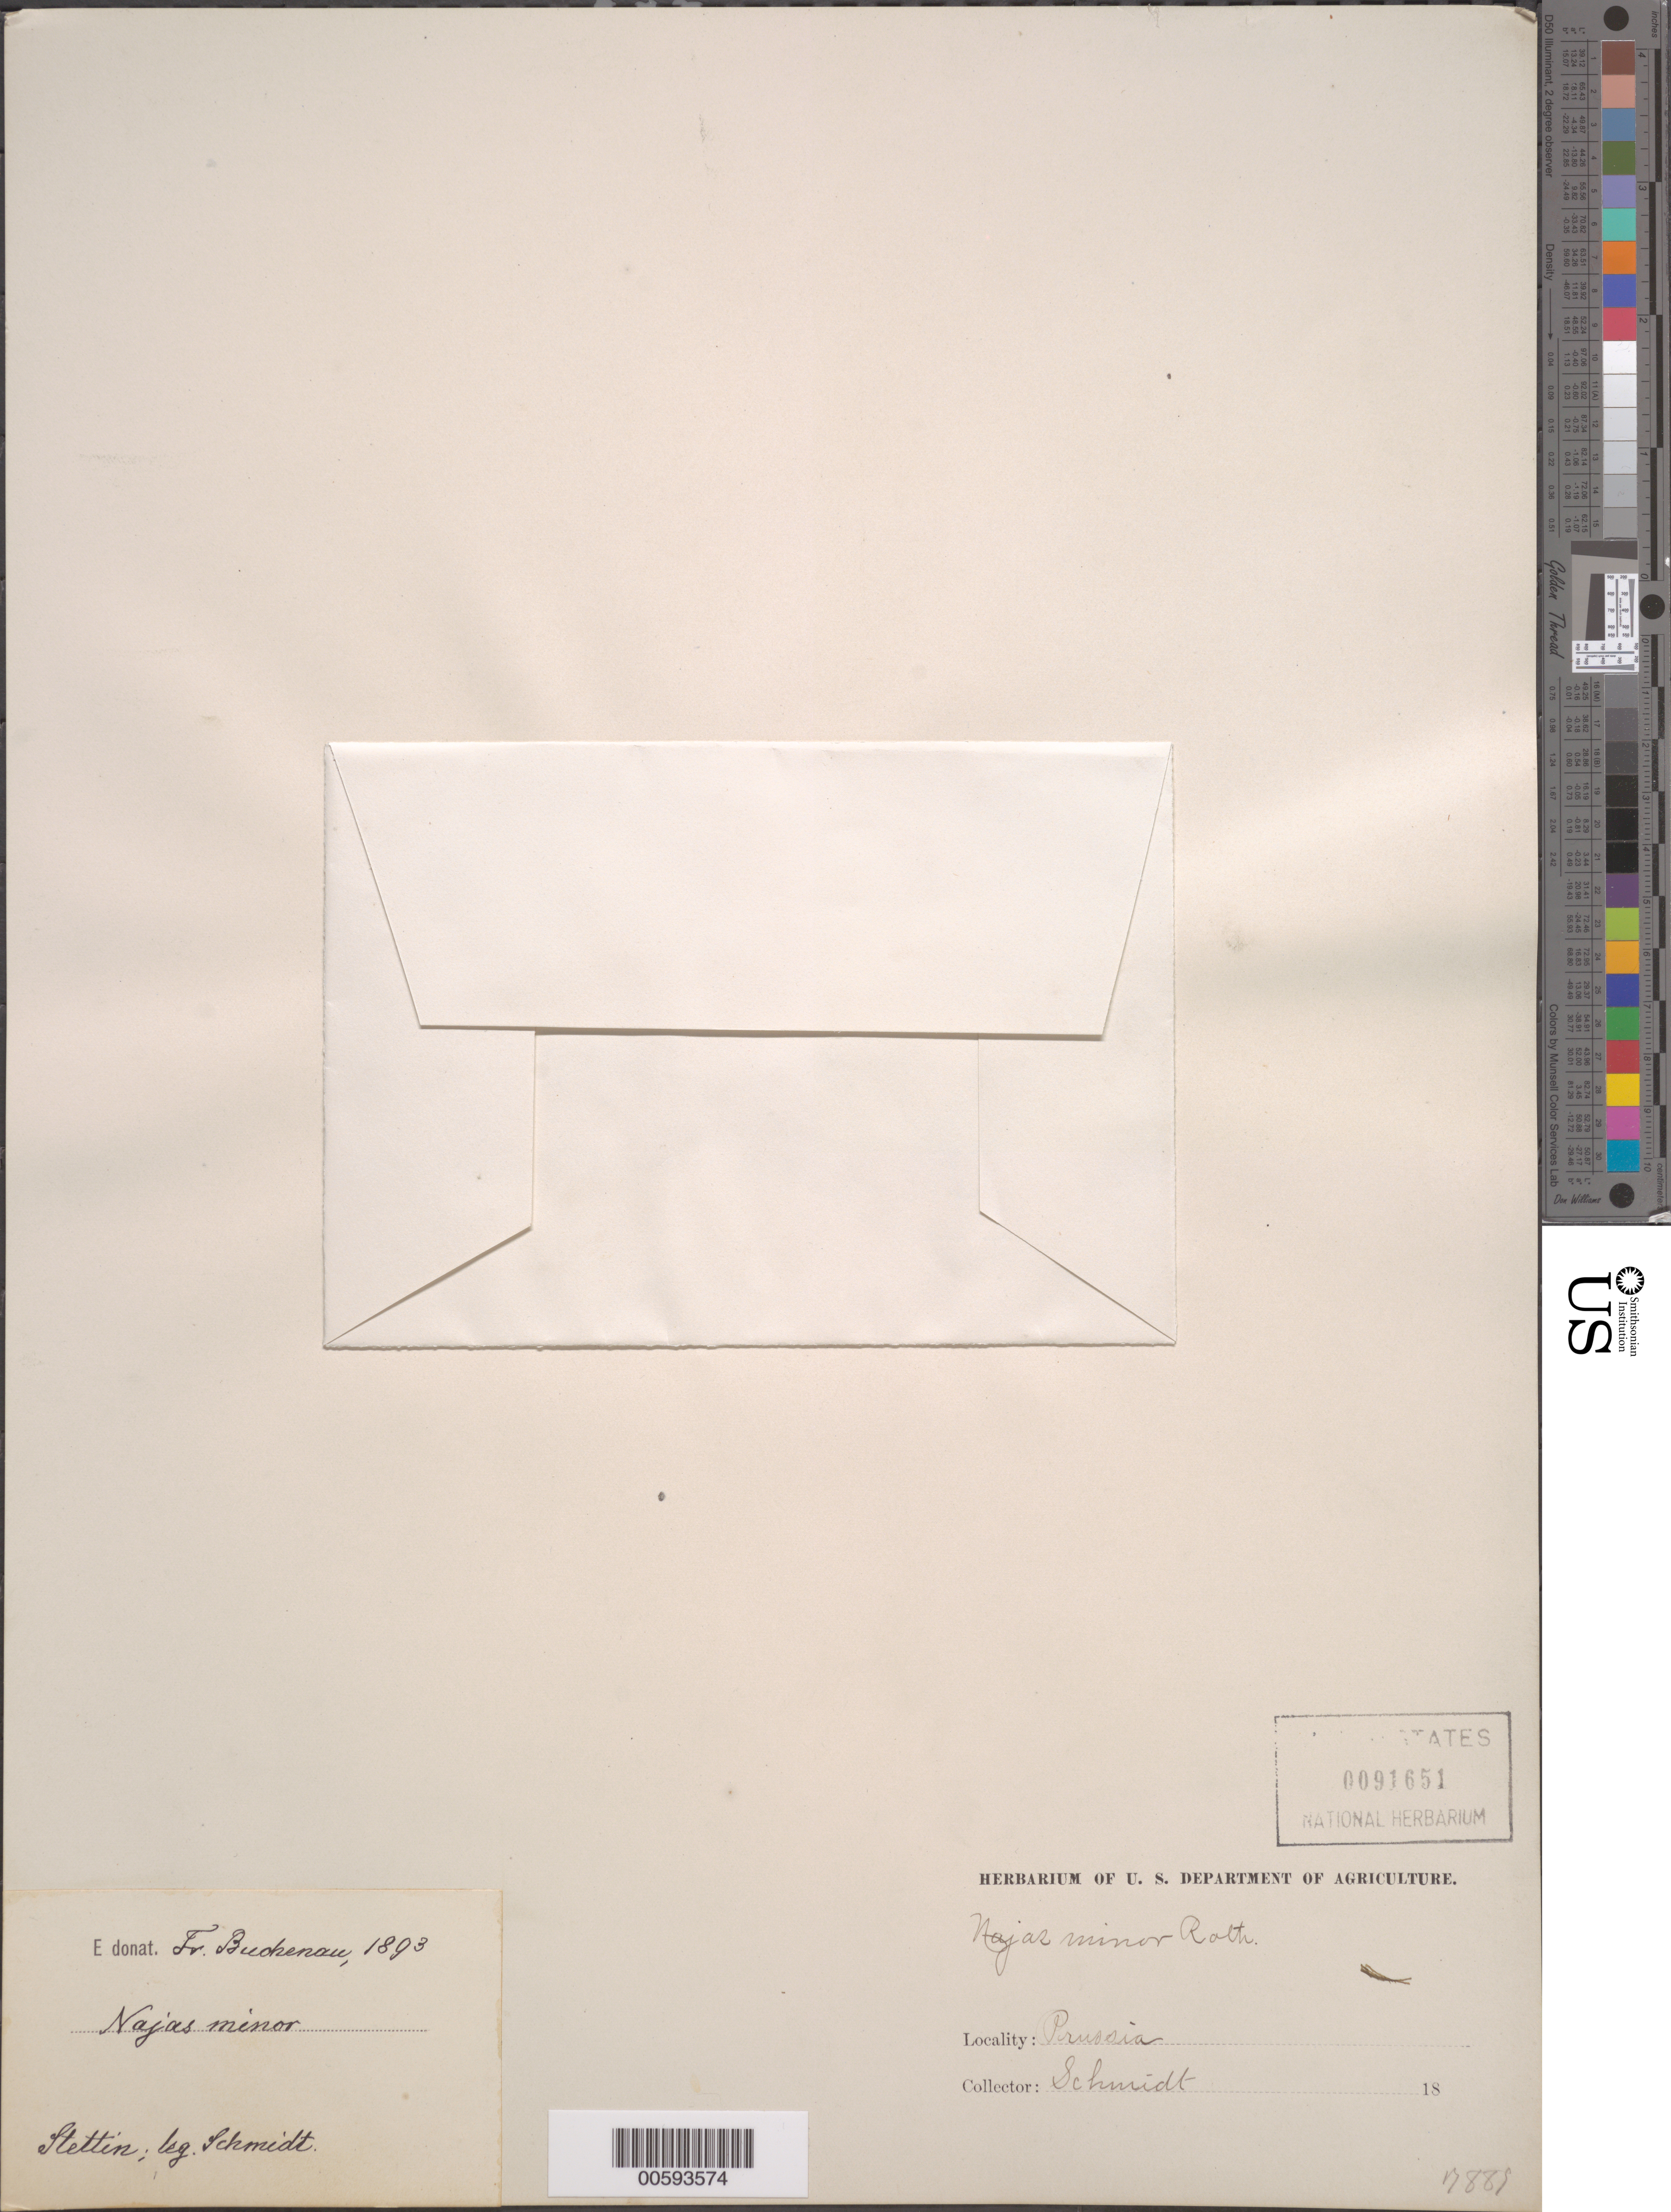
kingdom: Plantae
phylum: Tracheophyta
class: Liliopsida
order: Alismatales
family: Hydrocharitaceae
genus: Najas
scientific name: Najas minor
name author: All.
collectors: Schmidt, --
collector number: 7889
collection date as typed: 1893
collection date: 1893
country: Poland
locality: Stettin, Prussia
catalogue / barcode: US 91651